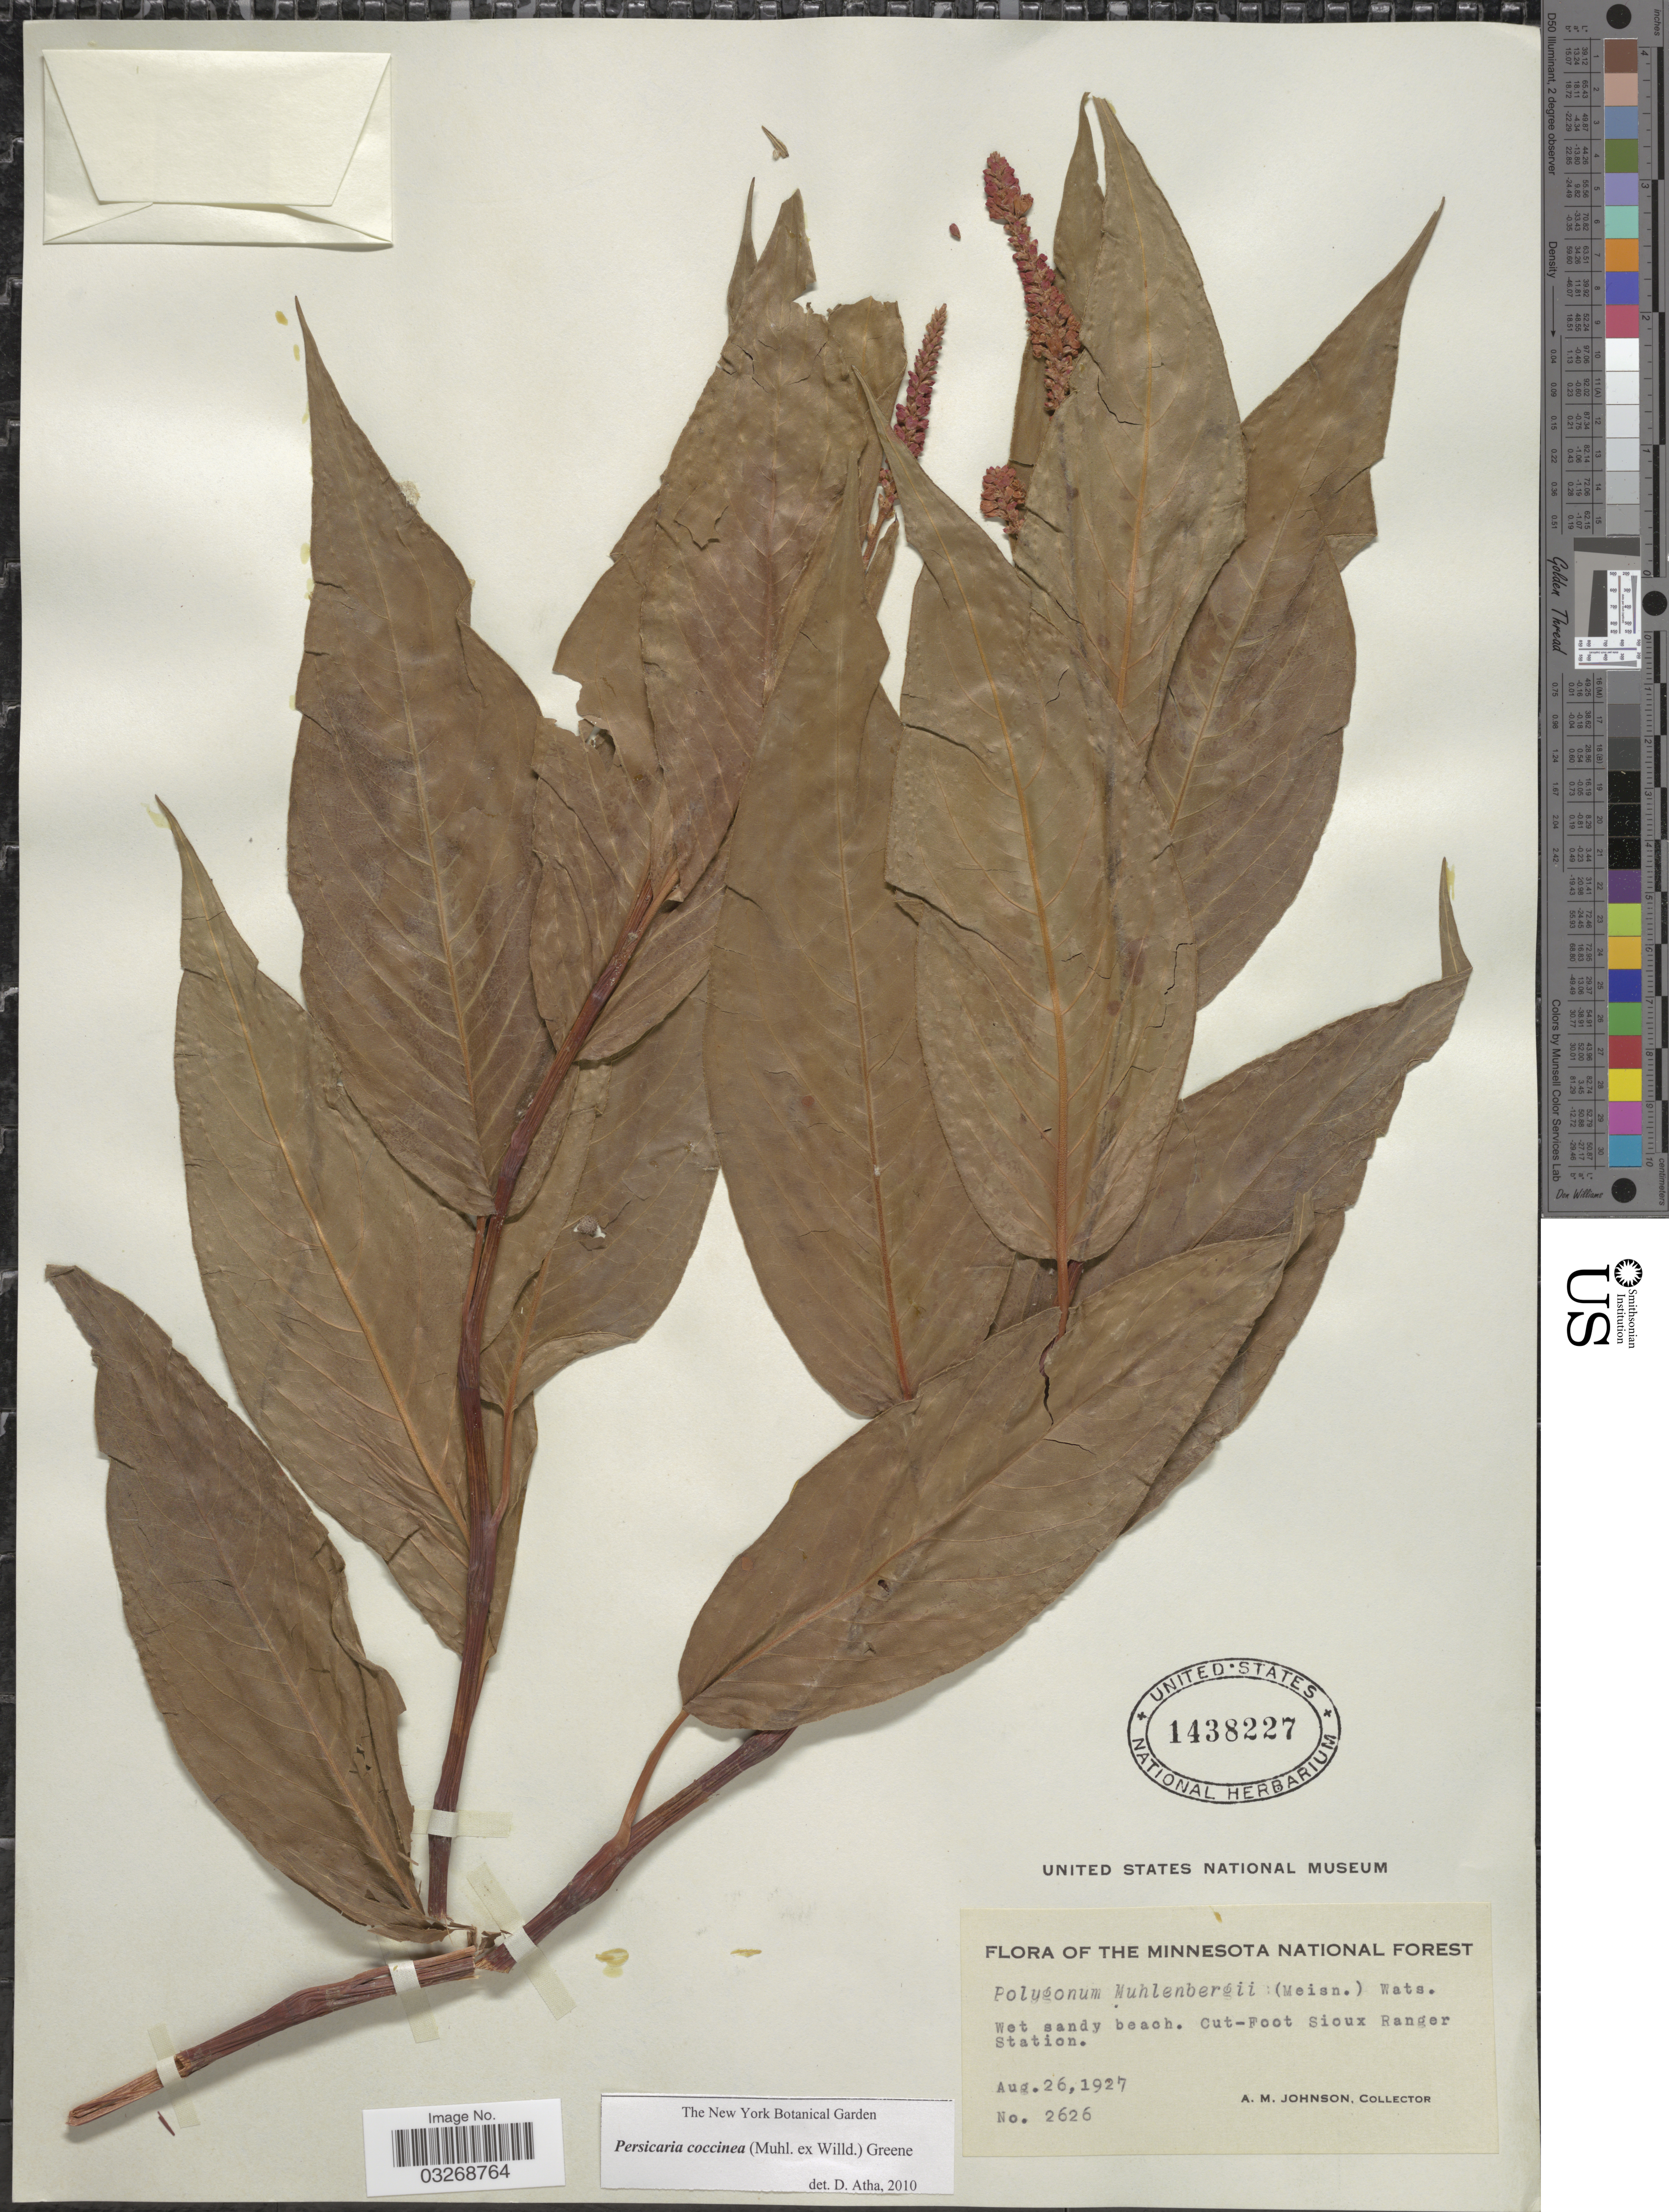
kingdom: Plantae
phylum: Tracheophyta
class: Magnoliopsida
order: Caryophyllales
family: Polygonaceae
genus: Persicaria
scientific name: Persicaria coccinea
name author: (Muhl. ex Willd.) Greene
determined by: Atha, D. E.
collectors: A. M. Johnson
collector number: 2626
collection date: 1927-08-26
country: United States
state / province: Minnesota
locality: Minnesota National Forest. West sandy beach. Cut-Foot Sioux Ranger Station.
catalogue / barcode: US 1438227